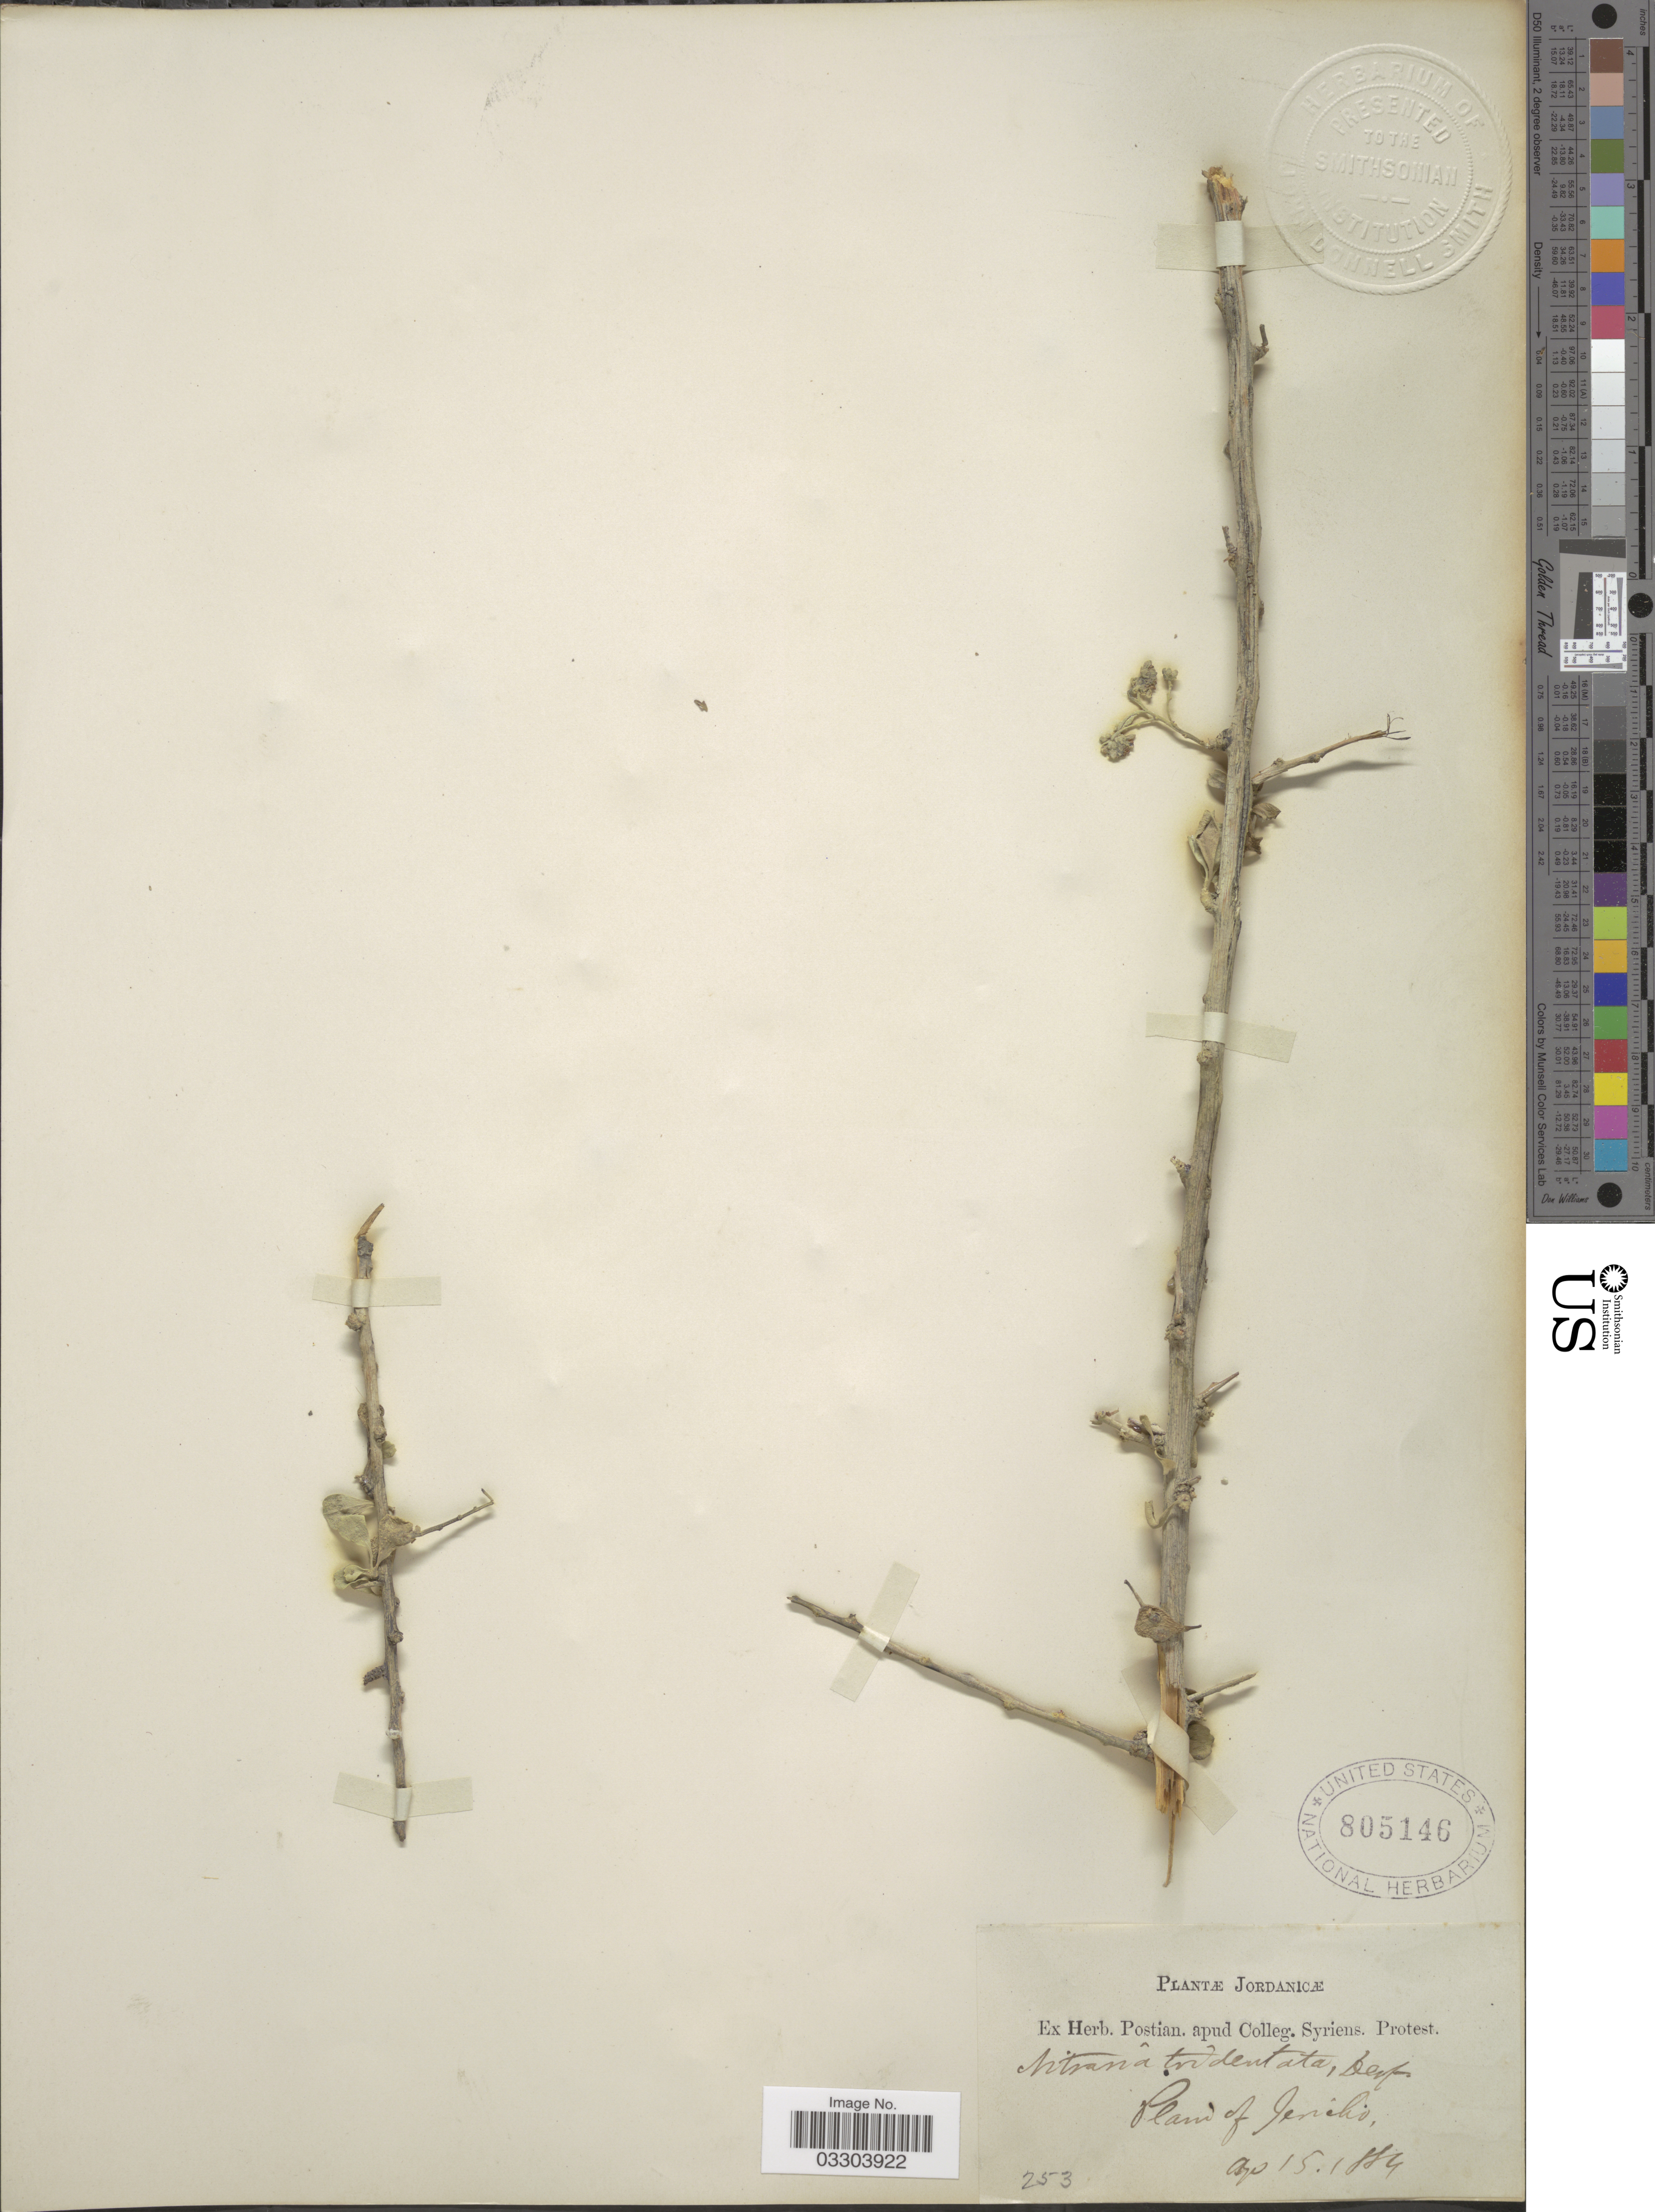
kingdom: Plantae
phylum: Tracheophyta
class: Magnoliopsida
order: Sapindales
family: Nitrariaceae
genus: Nitraria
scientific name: Nitraria tridentata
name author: Desf.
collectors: ex herb. Postian. apud Colleg. Syriens. Protest. USE "Fannie P. A. Shepard" (10308853) AS PRIMARY COLLECTOR INSTEAD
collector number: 253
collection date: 1884-04-15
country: Jordan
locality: Plain of Jericho.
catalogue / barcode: US 805146